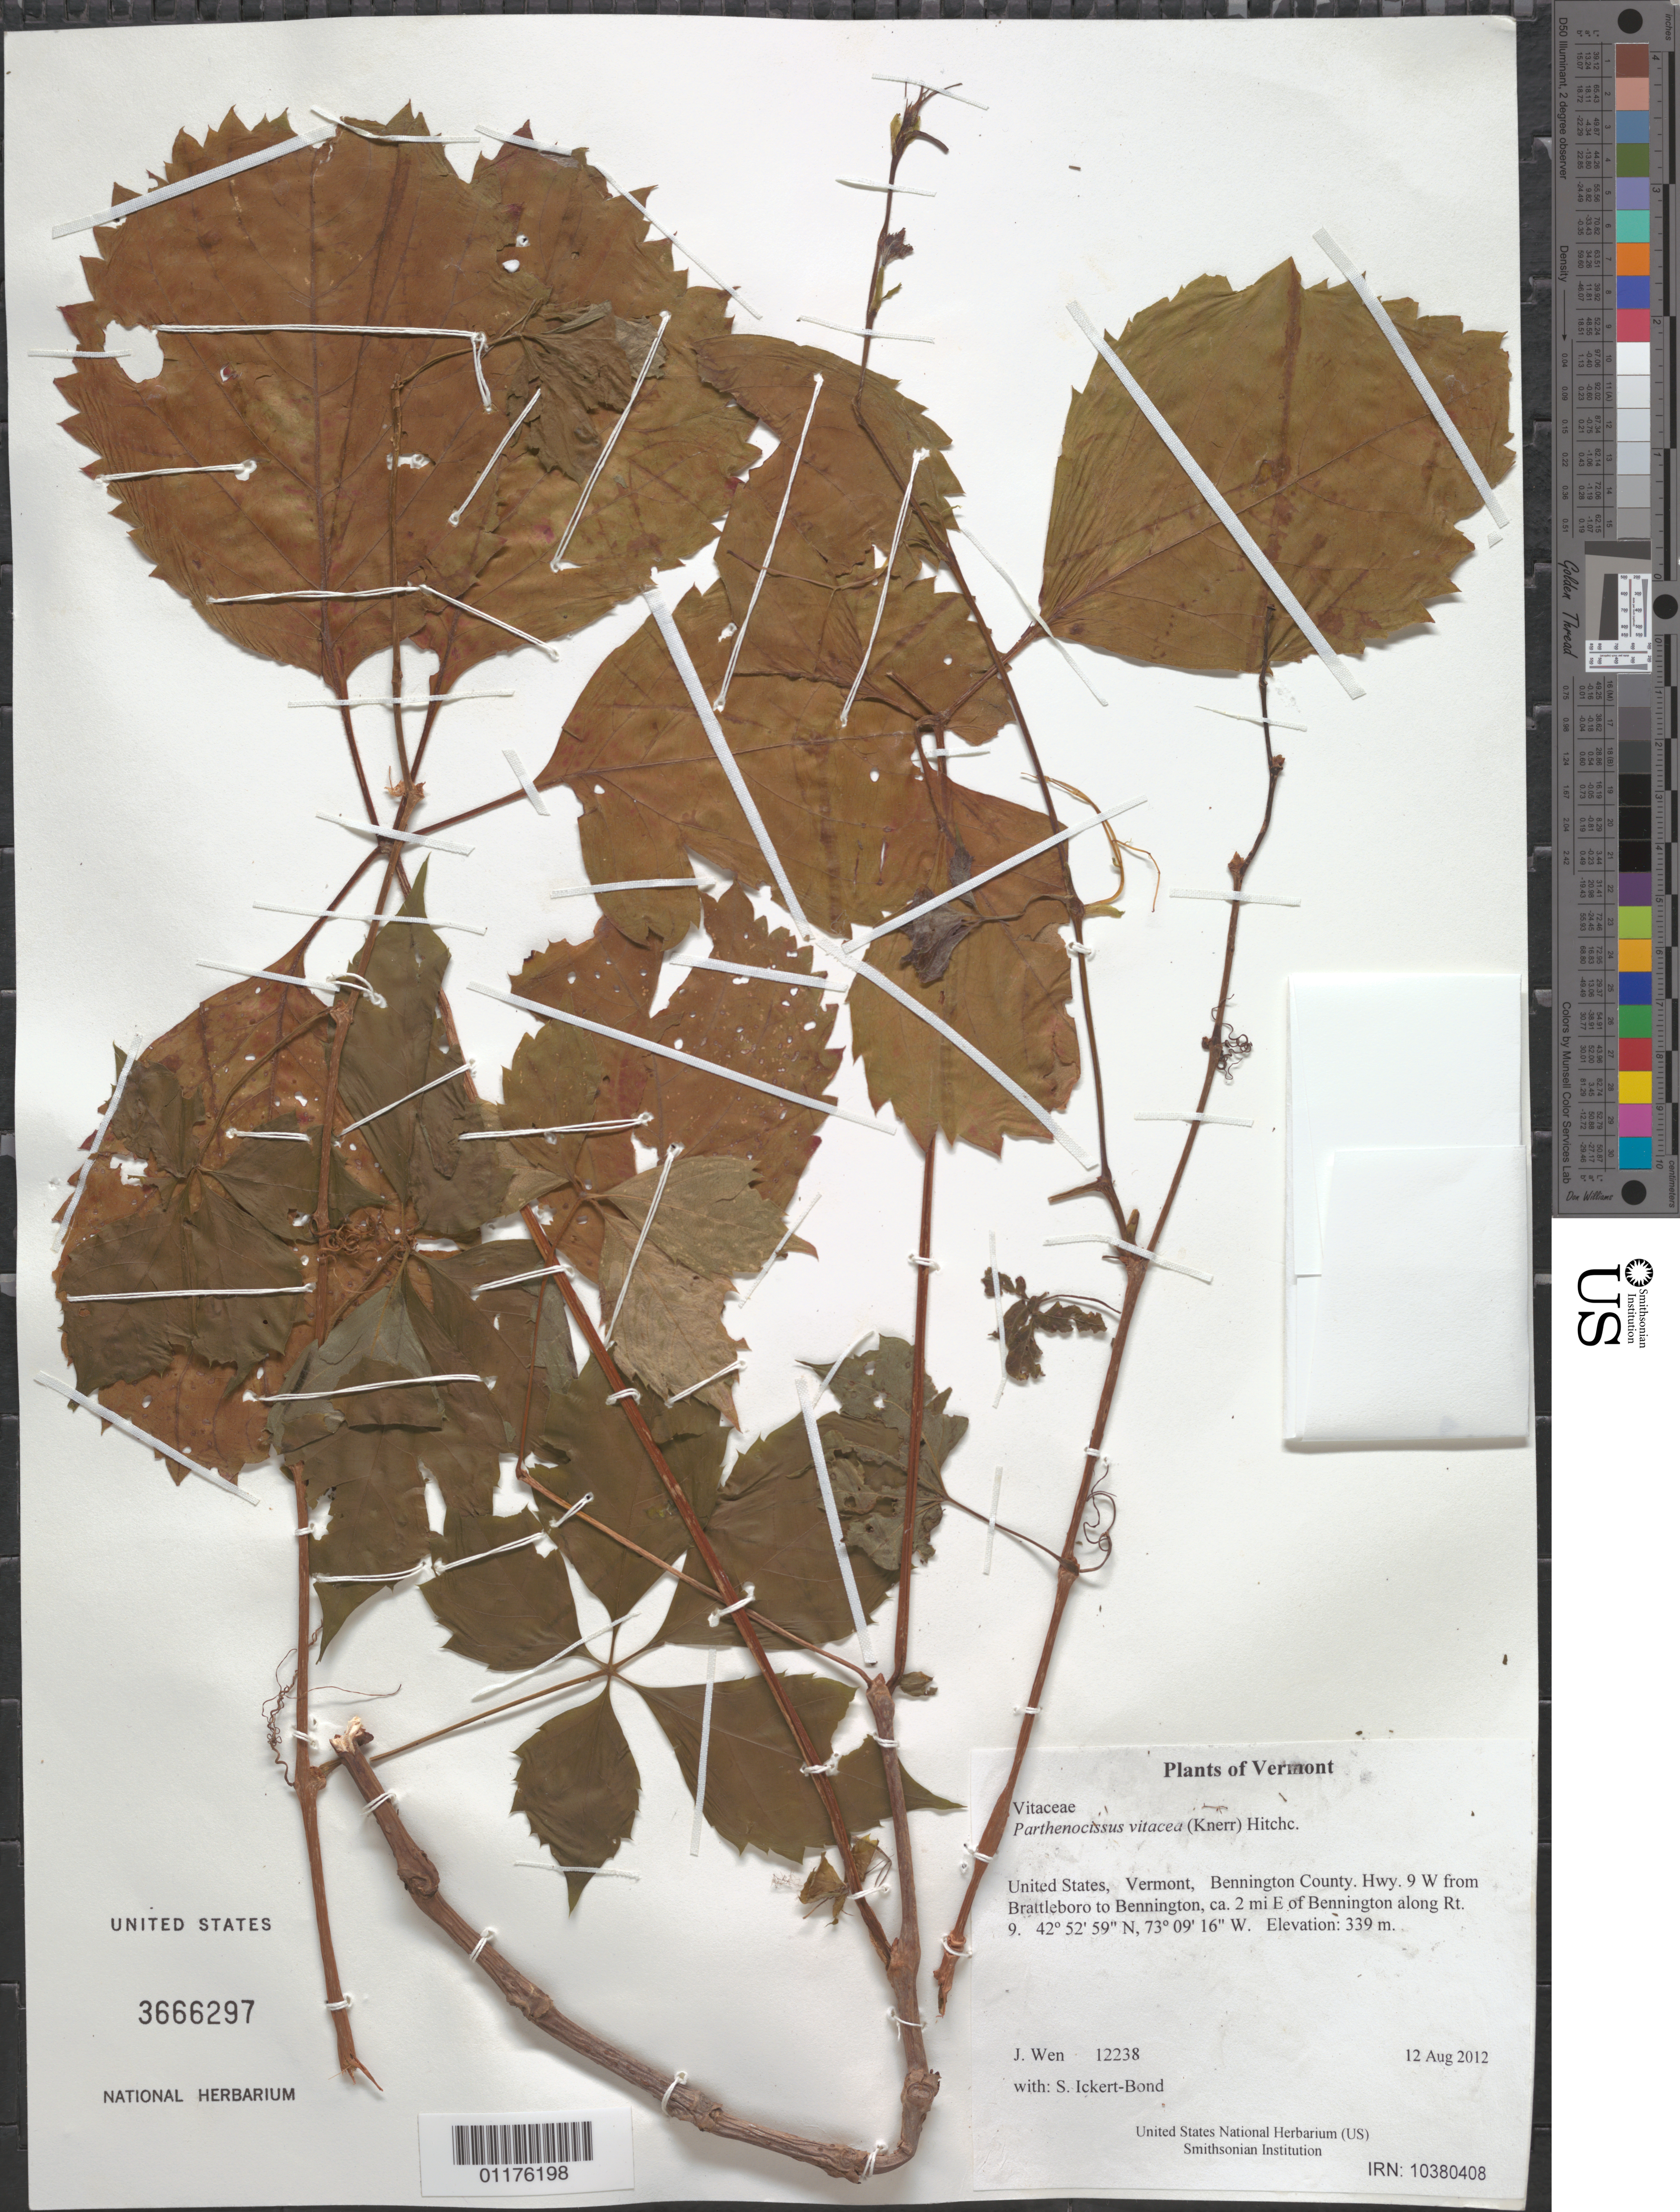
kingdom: Plantae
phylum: Tracheophyta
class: Magnoliopsida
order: Vitales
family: Vitaceae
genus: Parthenocissus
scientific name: Parthenocissus vitacea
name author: (Knerr) Hitchc.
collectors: J. Wen & S. Ickert-Bond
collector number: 12238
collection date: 2012-08-12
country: United States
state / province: Vermont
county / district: Bennington County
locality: Hwy. 9 W from Brattleboro to Bennington, ca. 2 mi E of Bennington along Rt. 9.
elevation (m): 339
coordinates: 42 52.978 N N, 73 09.264 W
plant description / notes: rooted & voucher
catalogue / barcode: US 3666297